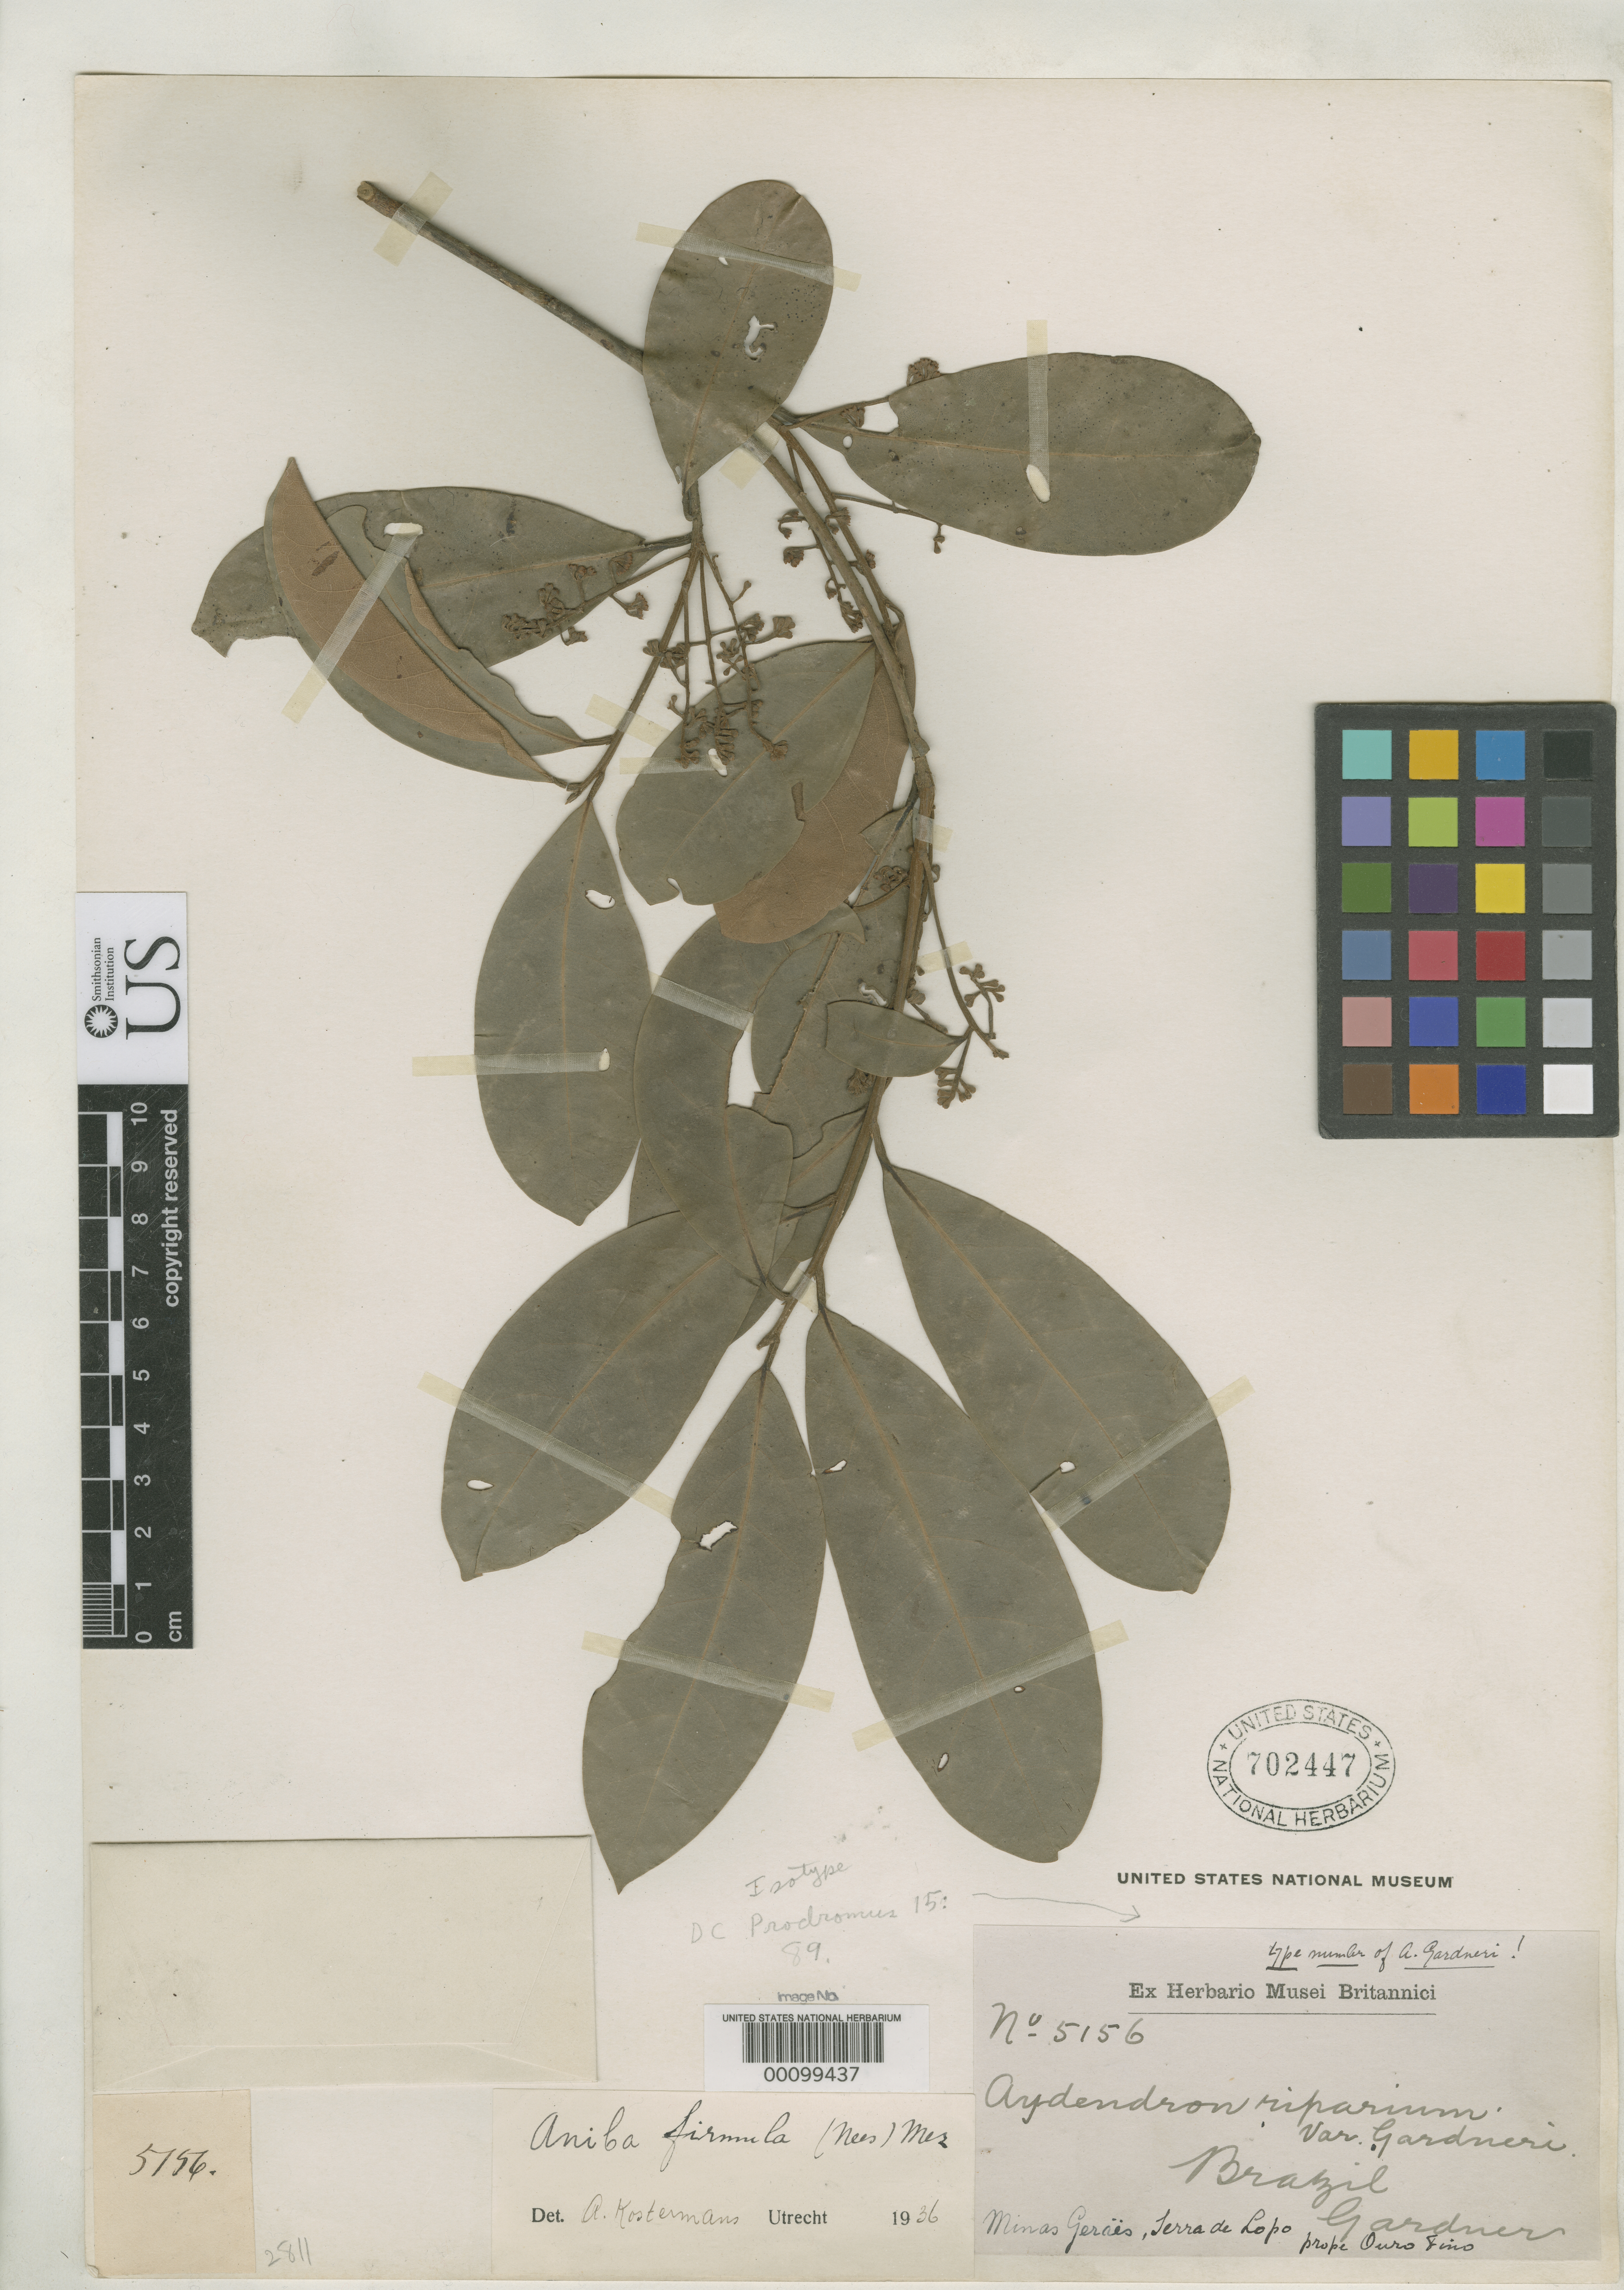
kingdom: Plantae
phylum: Tracheophyta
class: Magnoliopsida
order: Laurales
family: Lauraceae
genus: Aydendron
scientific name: Aydendron gardneri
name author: Meisn. in DC.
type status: Isotype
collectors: G. Gardner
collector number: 5156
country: Brazil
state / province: Minas Gerais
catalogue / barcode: US 702447